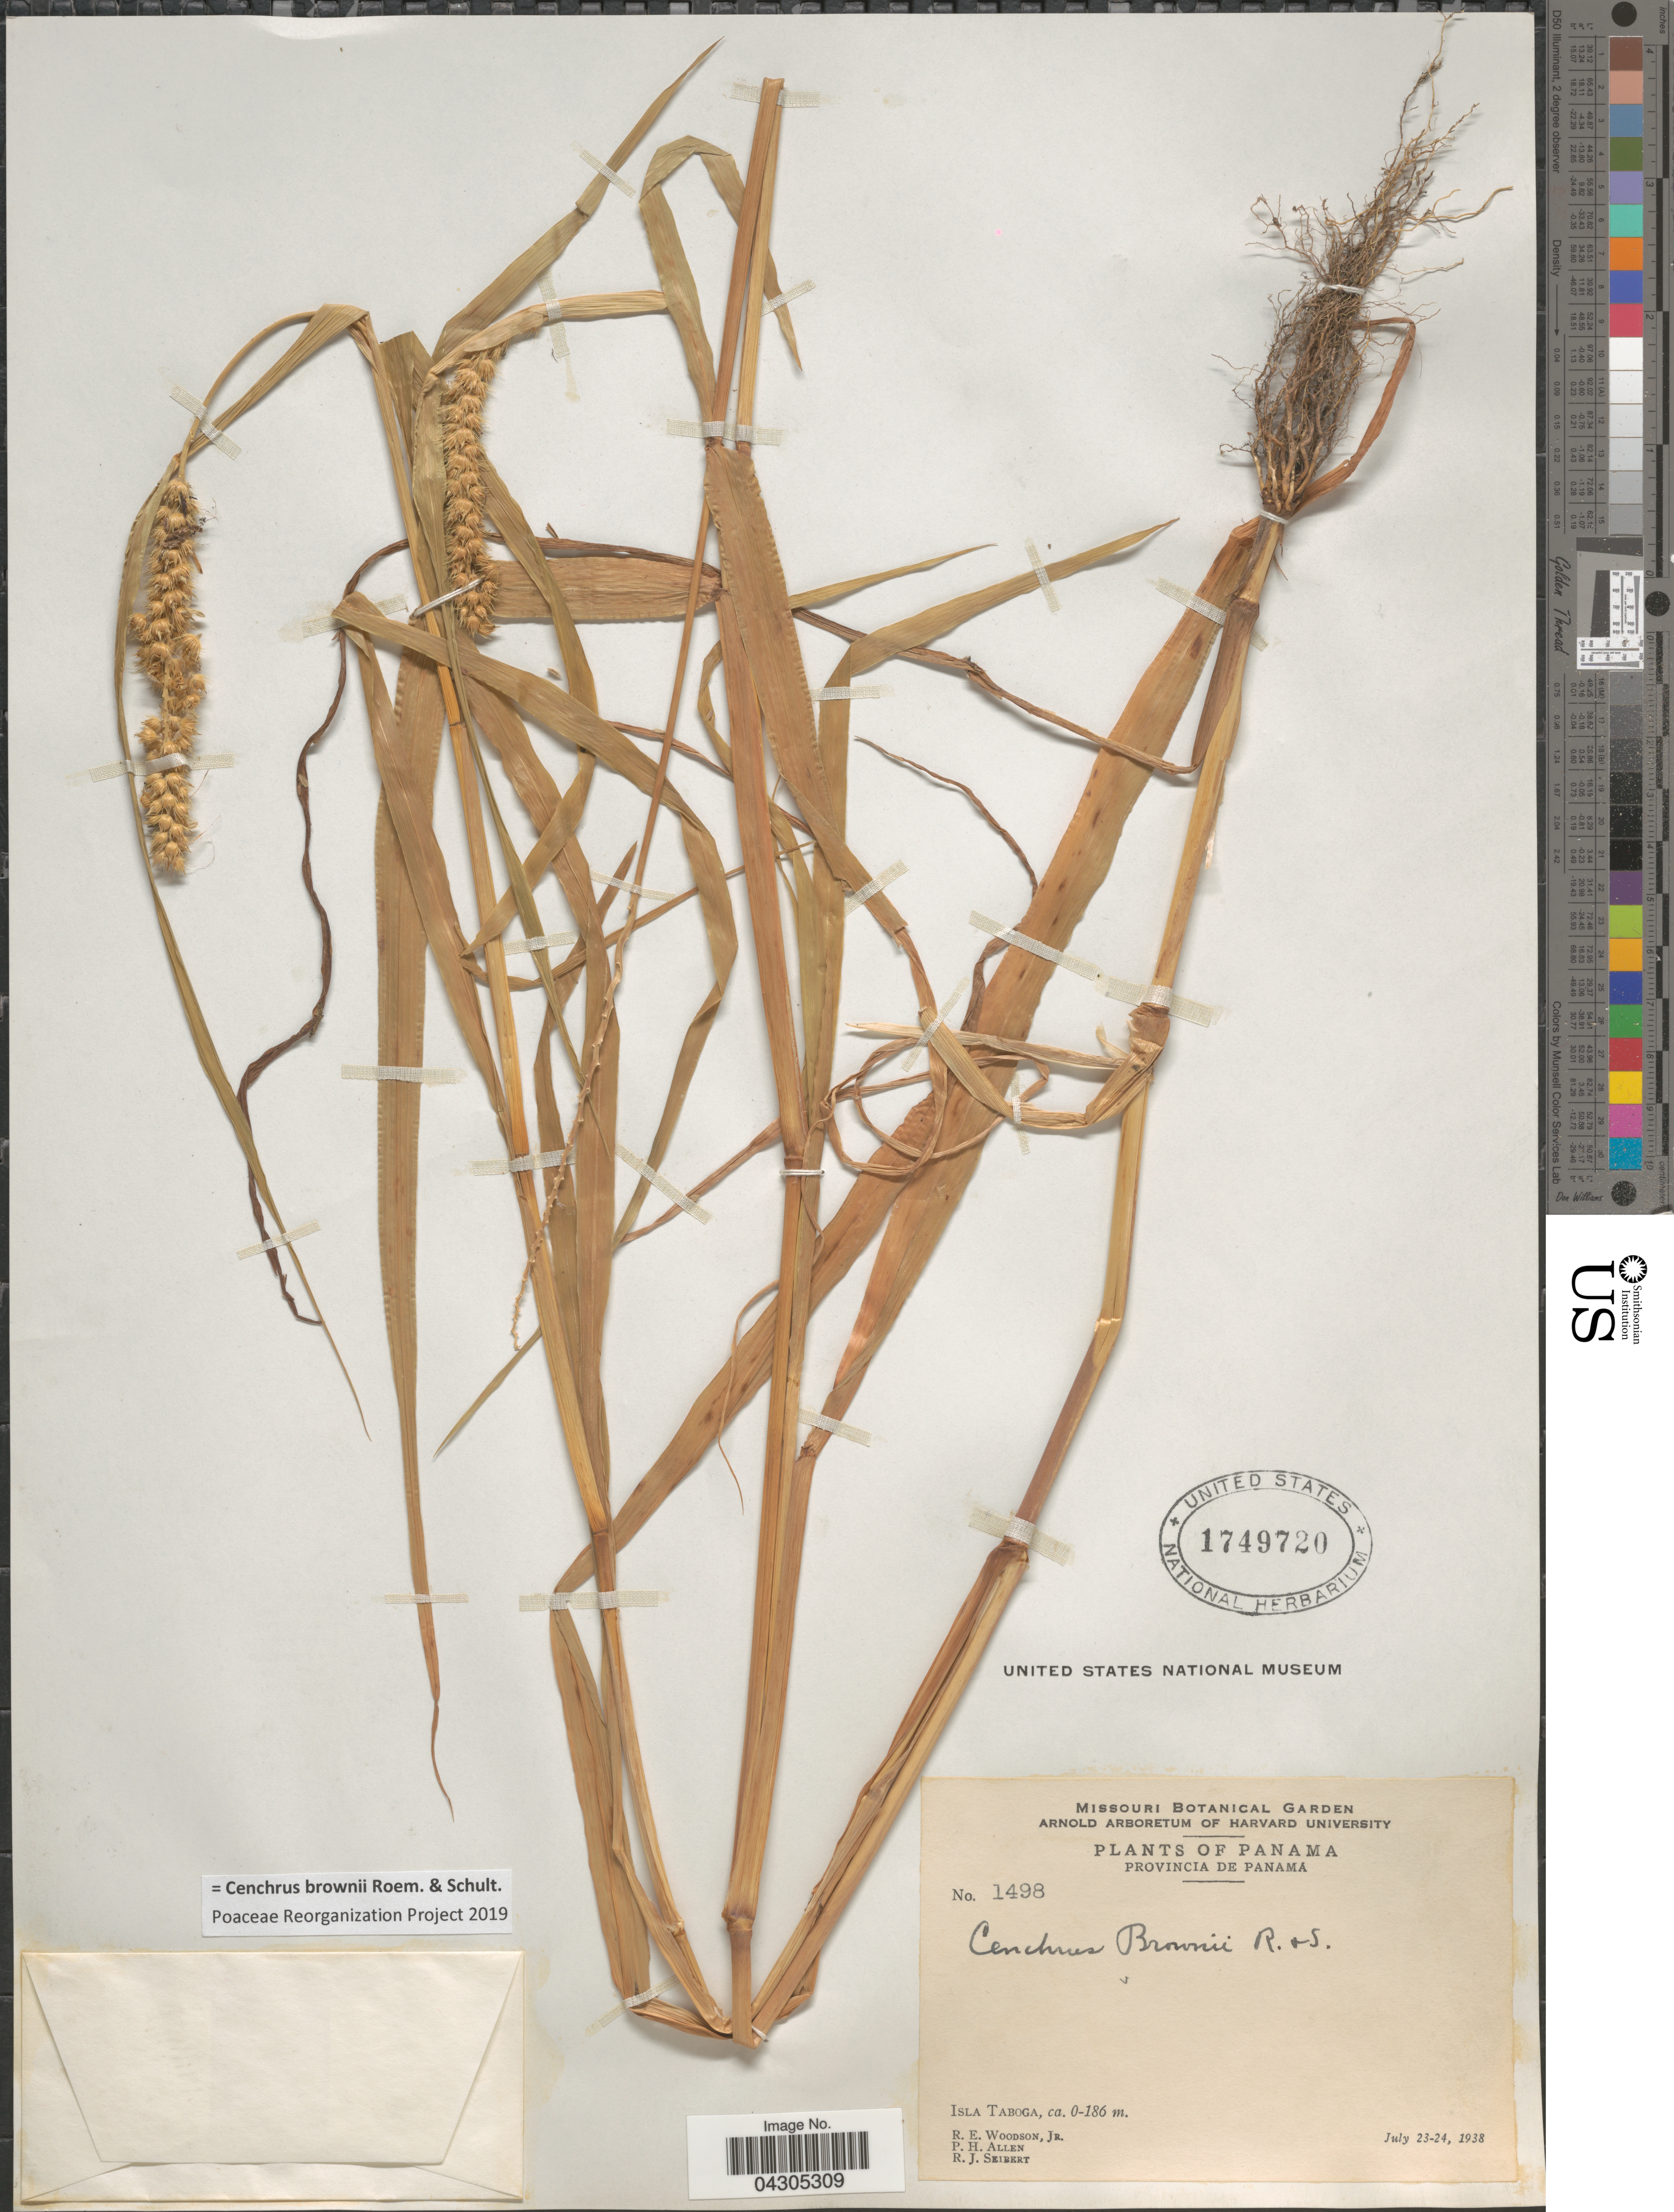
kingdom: Plantae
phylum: Tracheophyta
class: Liliopsida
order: Poales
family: Poaceae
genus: Cenchrus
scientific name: Cenchrus brownii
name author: Roem. & Schult.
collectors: R. E. Woodson, P. H. Allen & R. J. Seibert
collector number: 1498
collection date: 1938-07-23/1938-07-24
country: Panama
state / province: Panamá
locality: Isla Taboga.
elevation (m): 0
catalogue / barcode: US 1749720